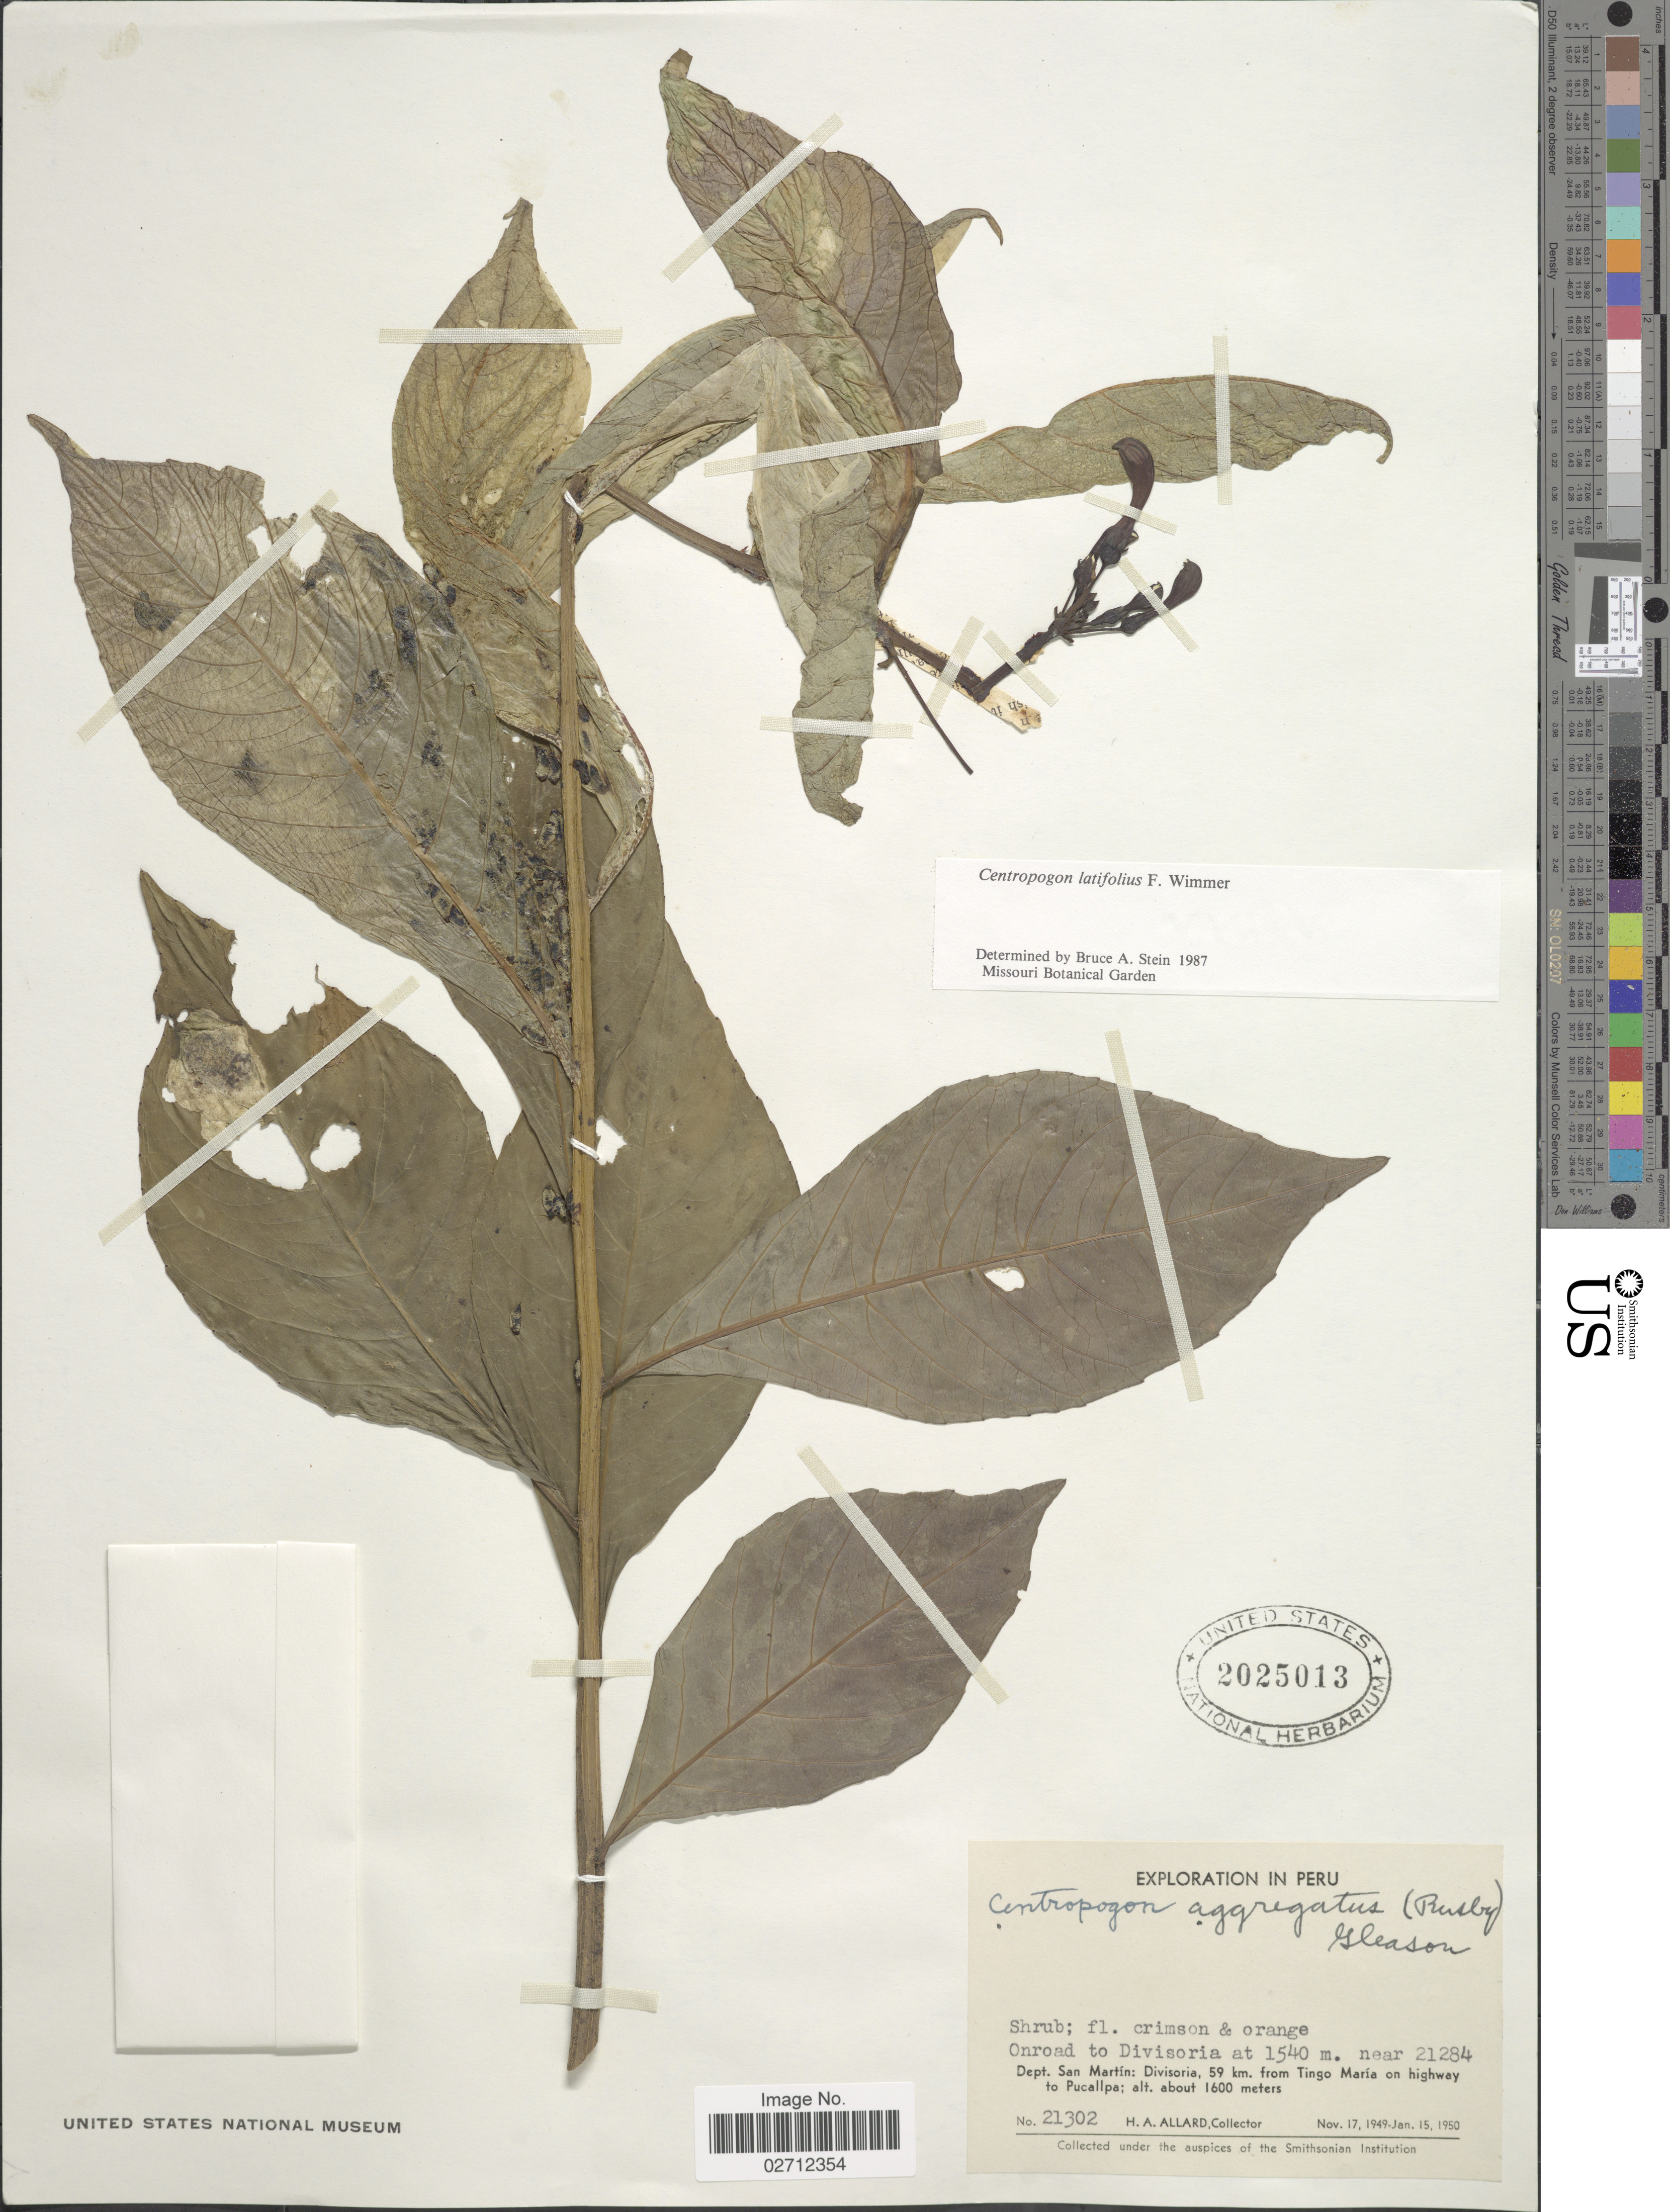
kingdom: Plantae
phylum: Tracheophyta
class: Magnoliopsida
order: Asterales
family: Campanulaceae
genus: Centropogon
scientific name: Centropogon latifolius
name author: E. Wimm.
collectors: H. A. Allard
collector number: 21302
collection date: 1949-11-17/1950-01-15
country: Peru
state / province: San Martín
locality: On road to Divisoria at 1540 m near 21284, Dept. San Martín: Divisoria, 59 km from Tingo María on highway to Pucallpa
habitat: on road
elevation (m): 1600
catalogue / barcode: US 2025013